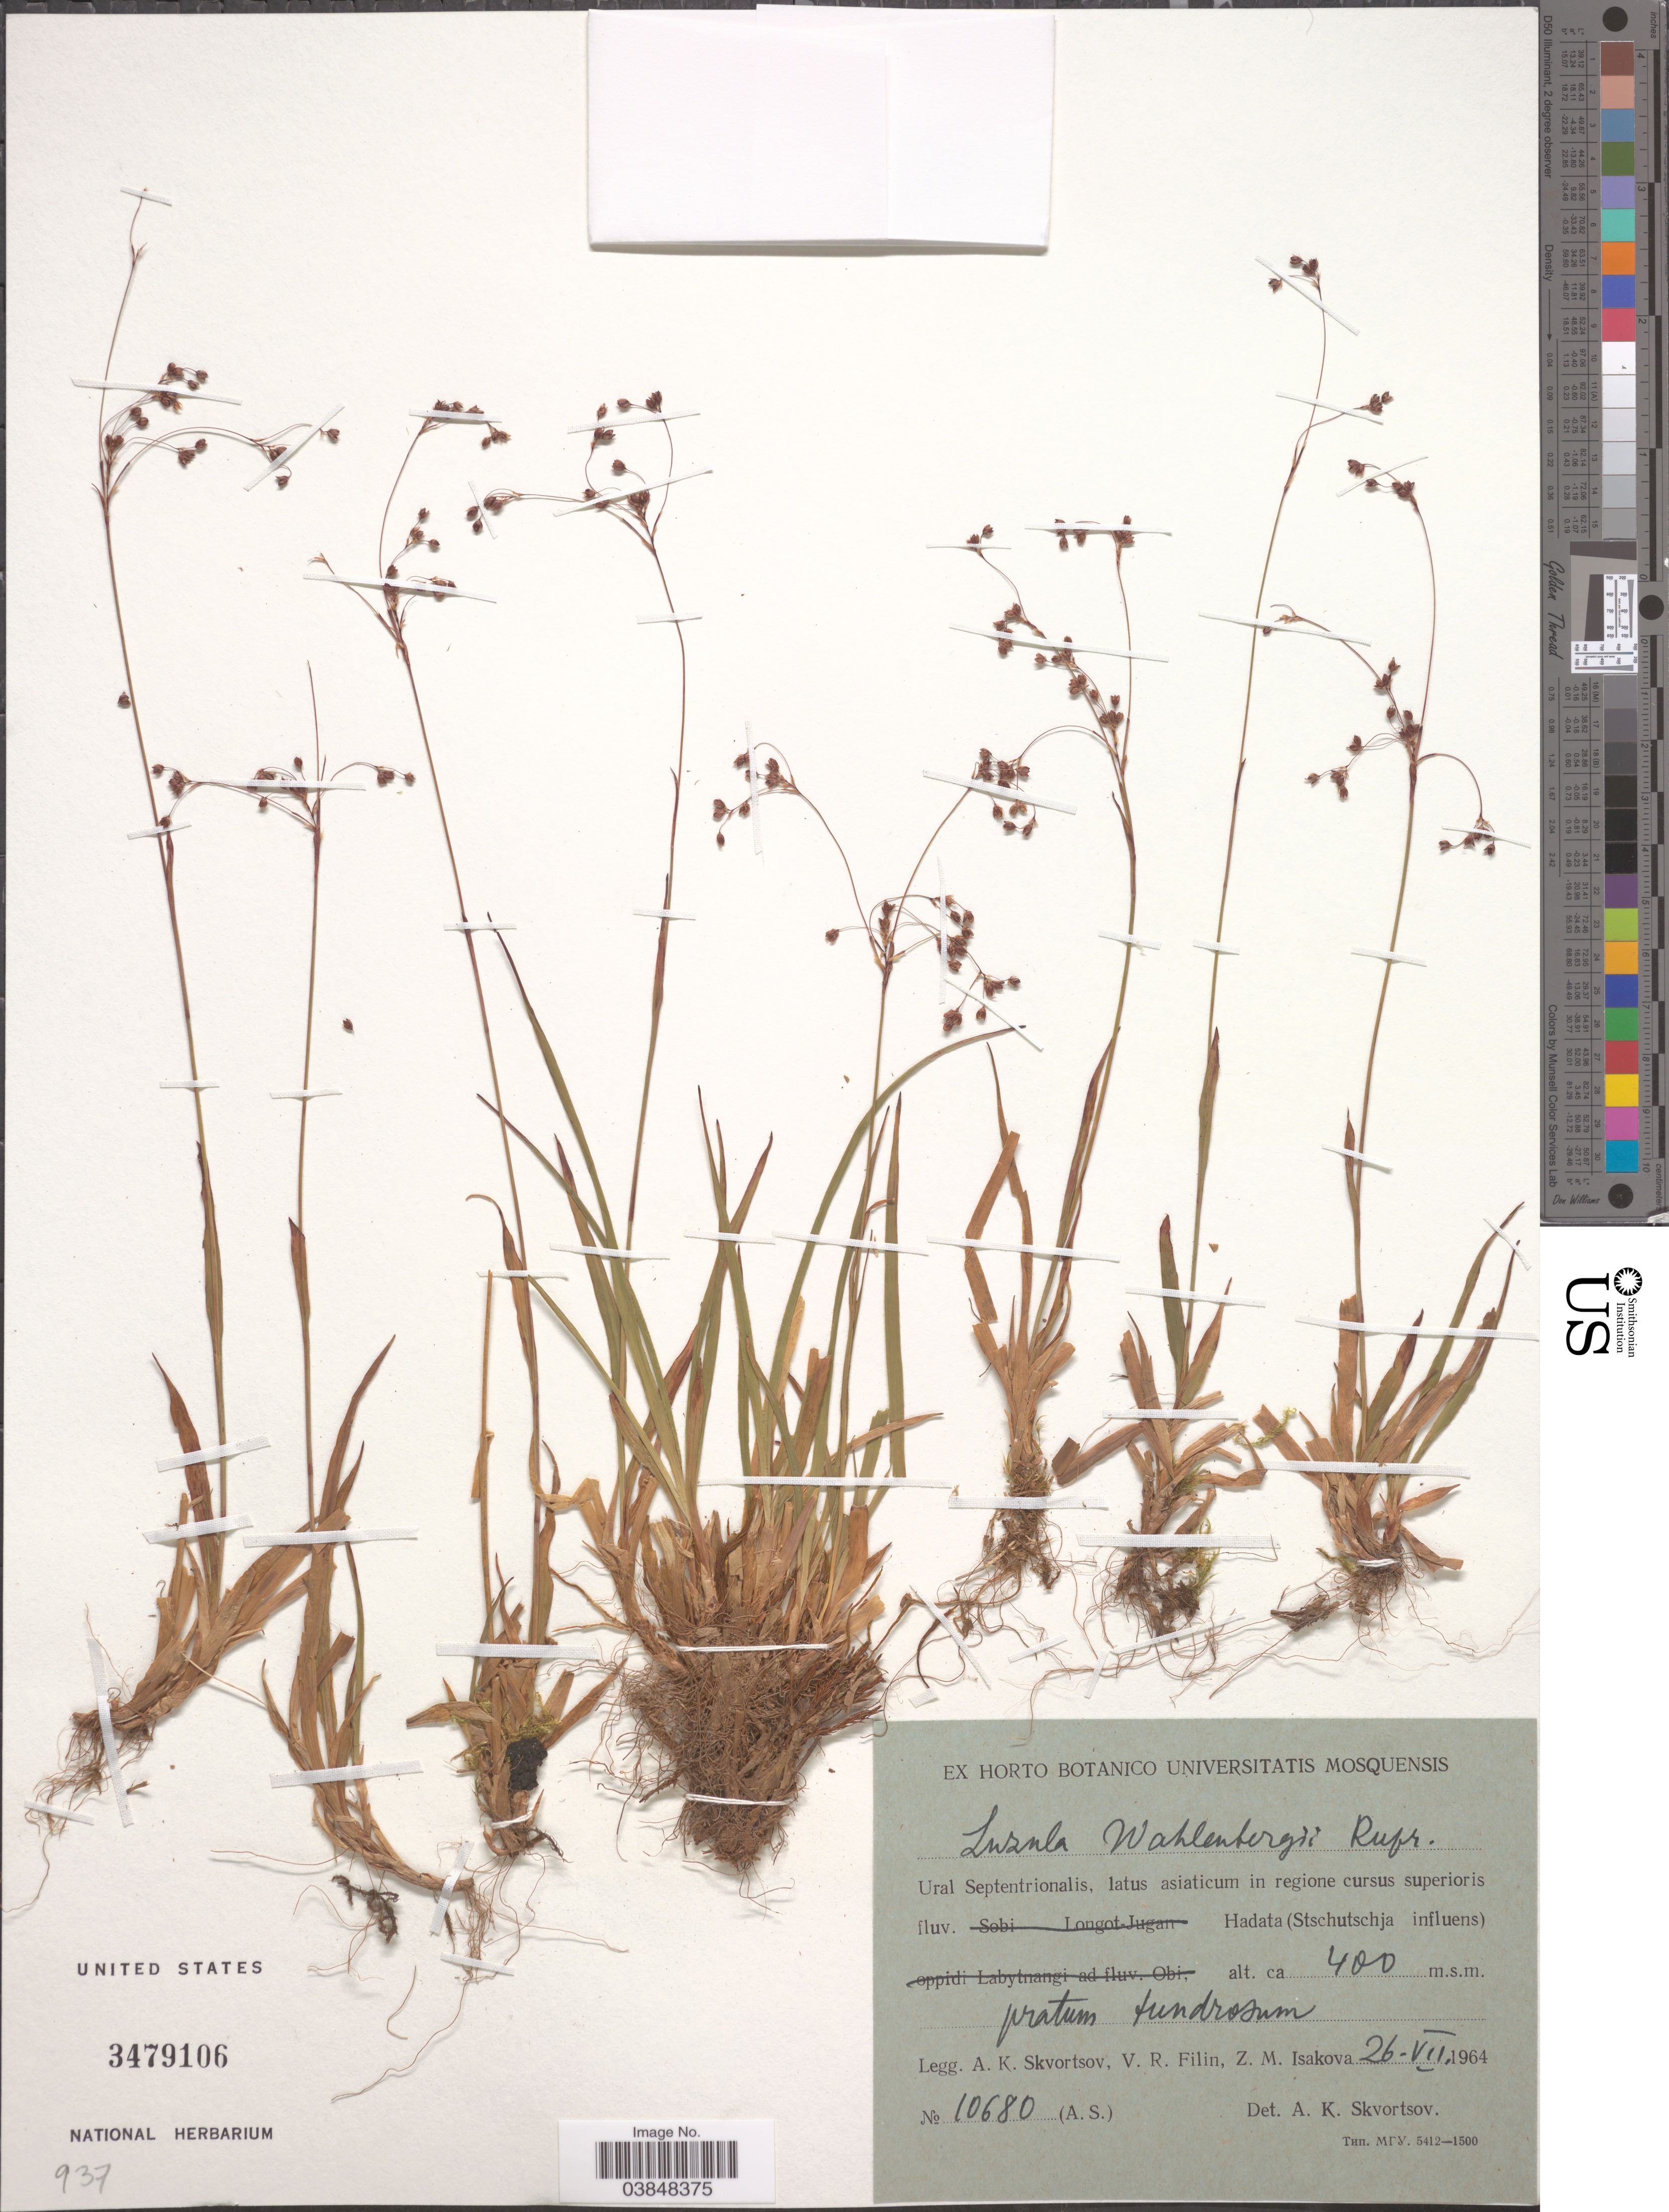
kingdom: Plantae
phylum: Tracheophyta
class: Liliopsida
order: Poales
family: Juncaceae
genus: Luzula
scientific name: Luzula wahlenbergii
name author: Rupr.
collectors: A. K. Skvortsov, V. Filin & Z. Isakova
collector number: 10680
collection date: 1964-07-26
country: Russian Federation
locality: Ural Septentrionalis, latus asiaticum in regione cursus superioris fluv. Hadata (Stschutschja influens).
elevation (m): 400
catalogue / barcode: US 3479106